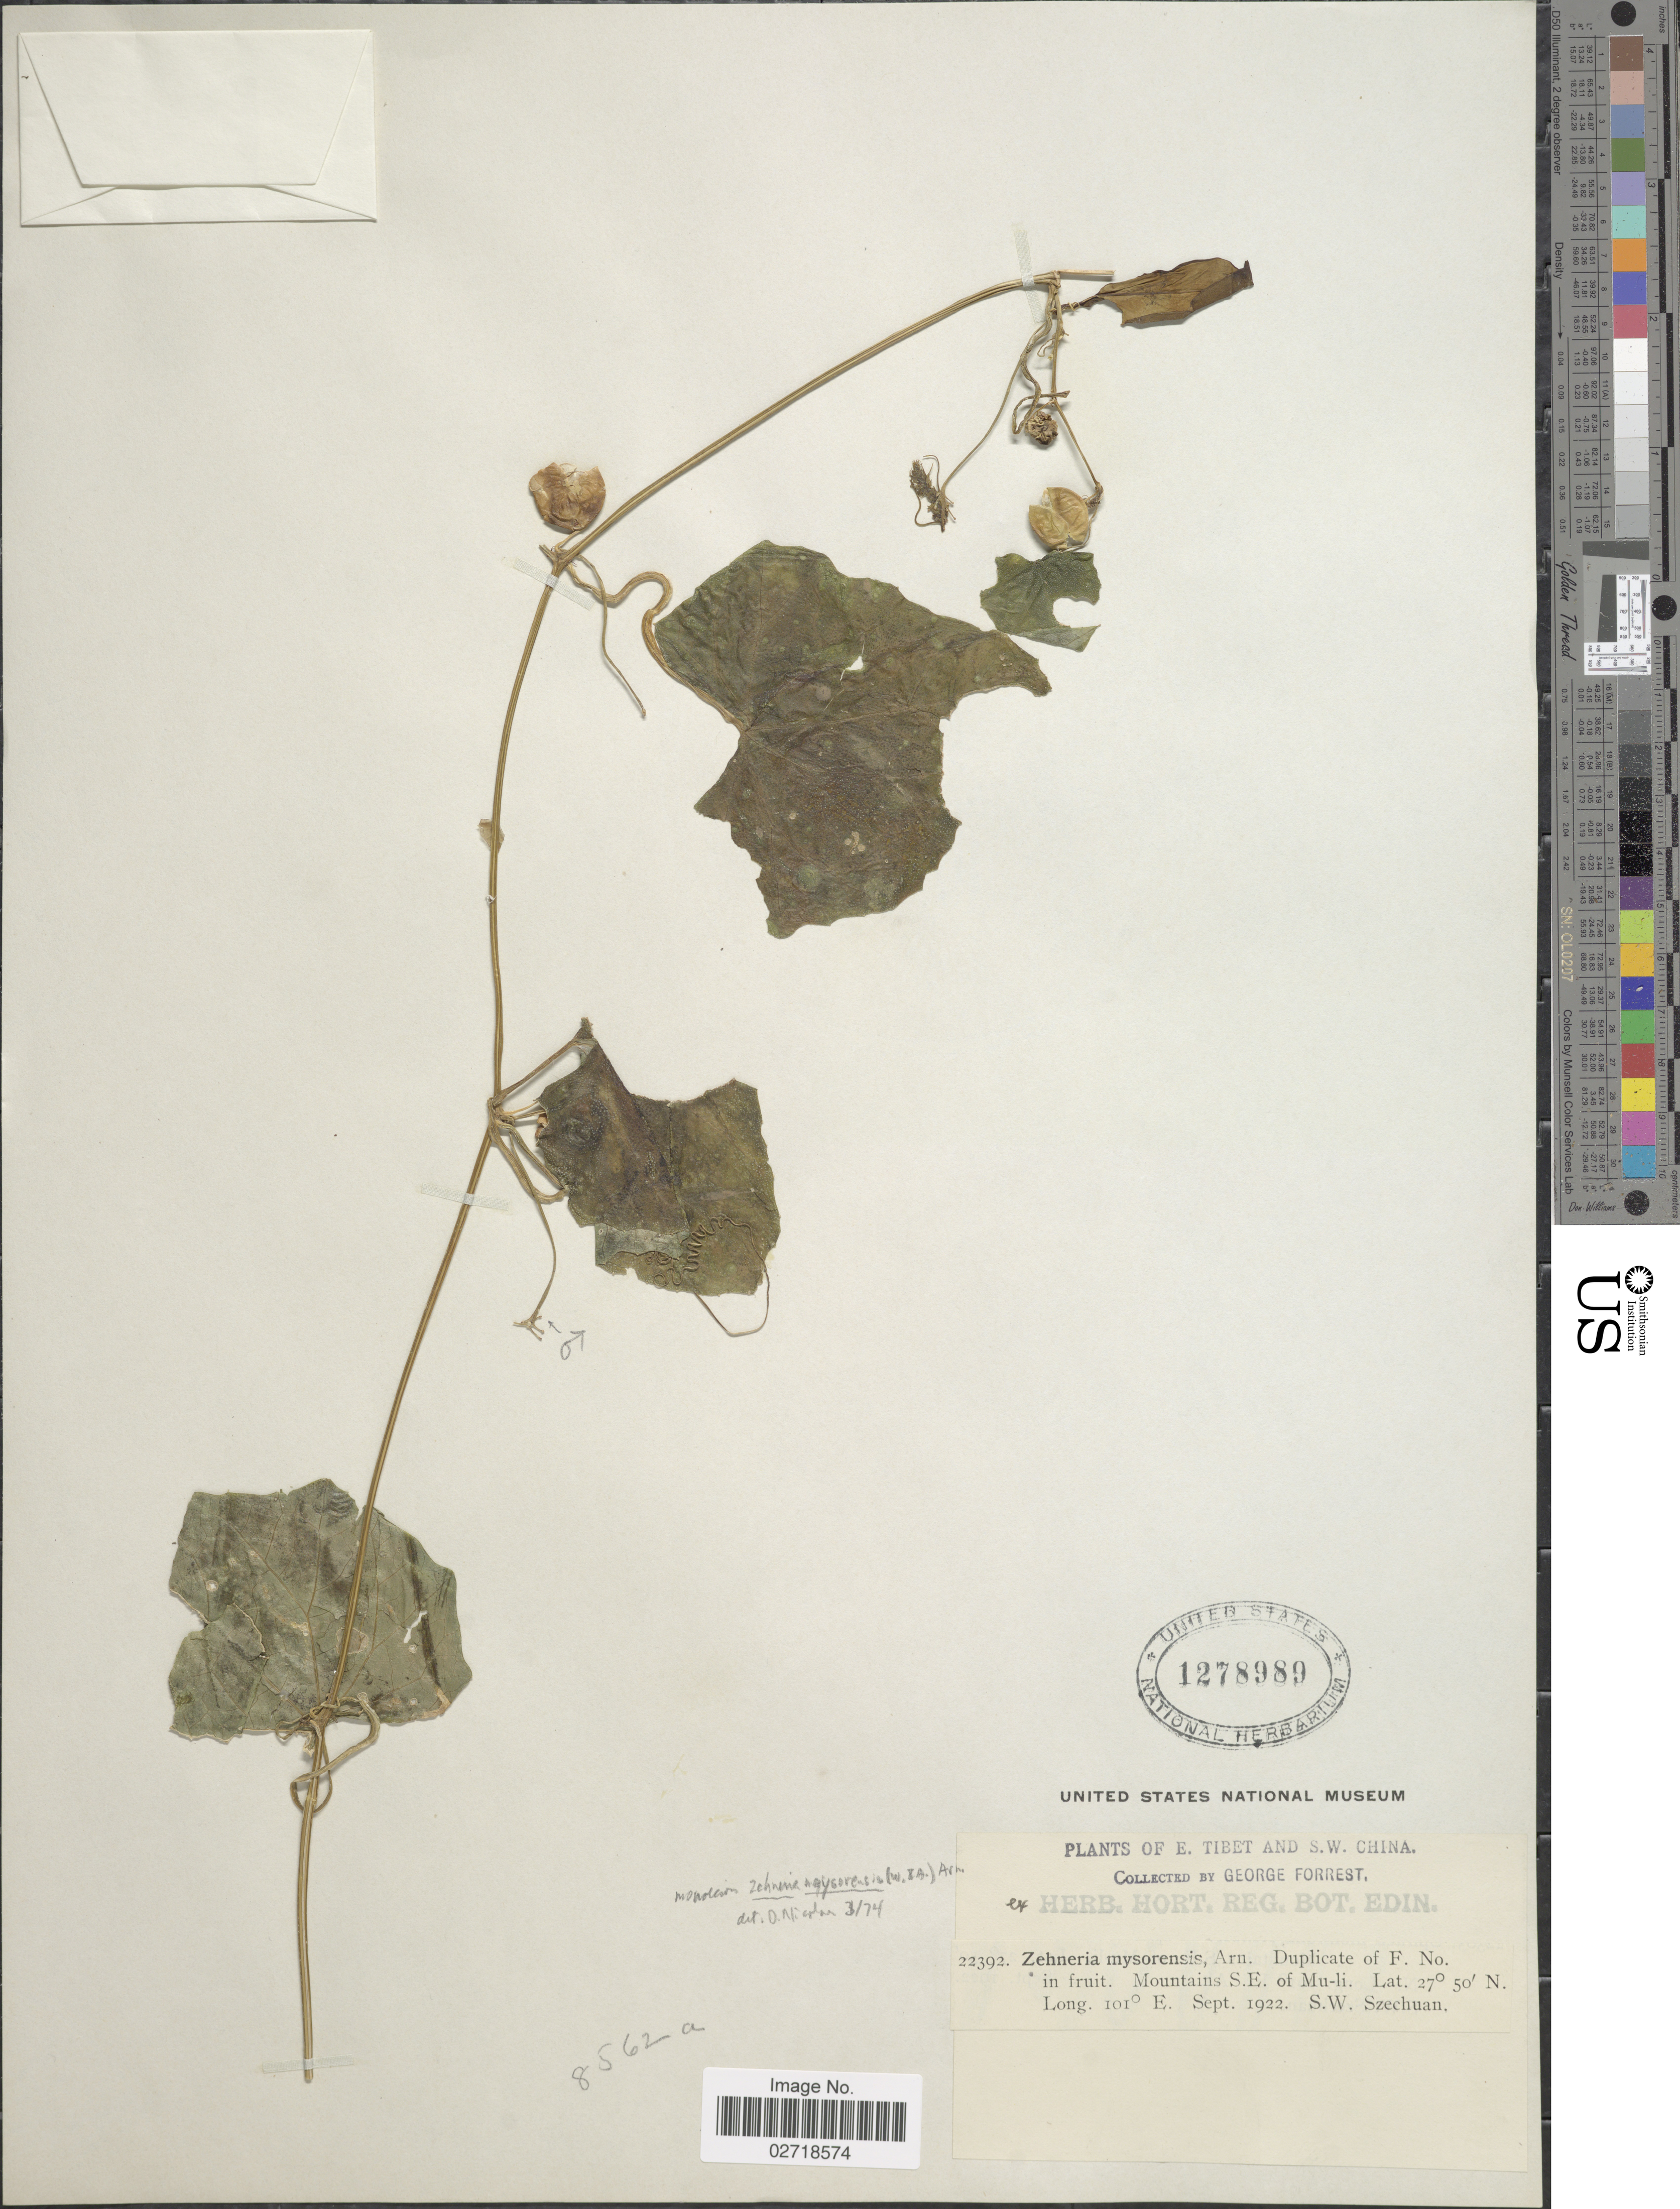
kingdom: Plantae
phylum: Tracheophyta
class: Magnoliopsida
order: Cucurbitales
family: Cucurbitaceae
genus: Zehneria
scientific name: Zehneria maysorensis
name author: (Wight & Arn.) Arn.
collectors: G. Forrest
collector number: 22392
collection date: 1922-09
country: China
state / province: Sichuan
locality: Mountains S.E. of Mu-li, S.W. Szechuan, E. Tibet and S.W. China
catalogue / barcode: US 1278989